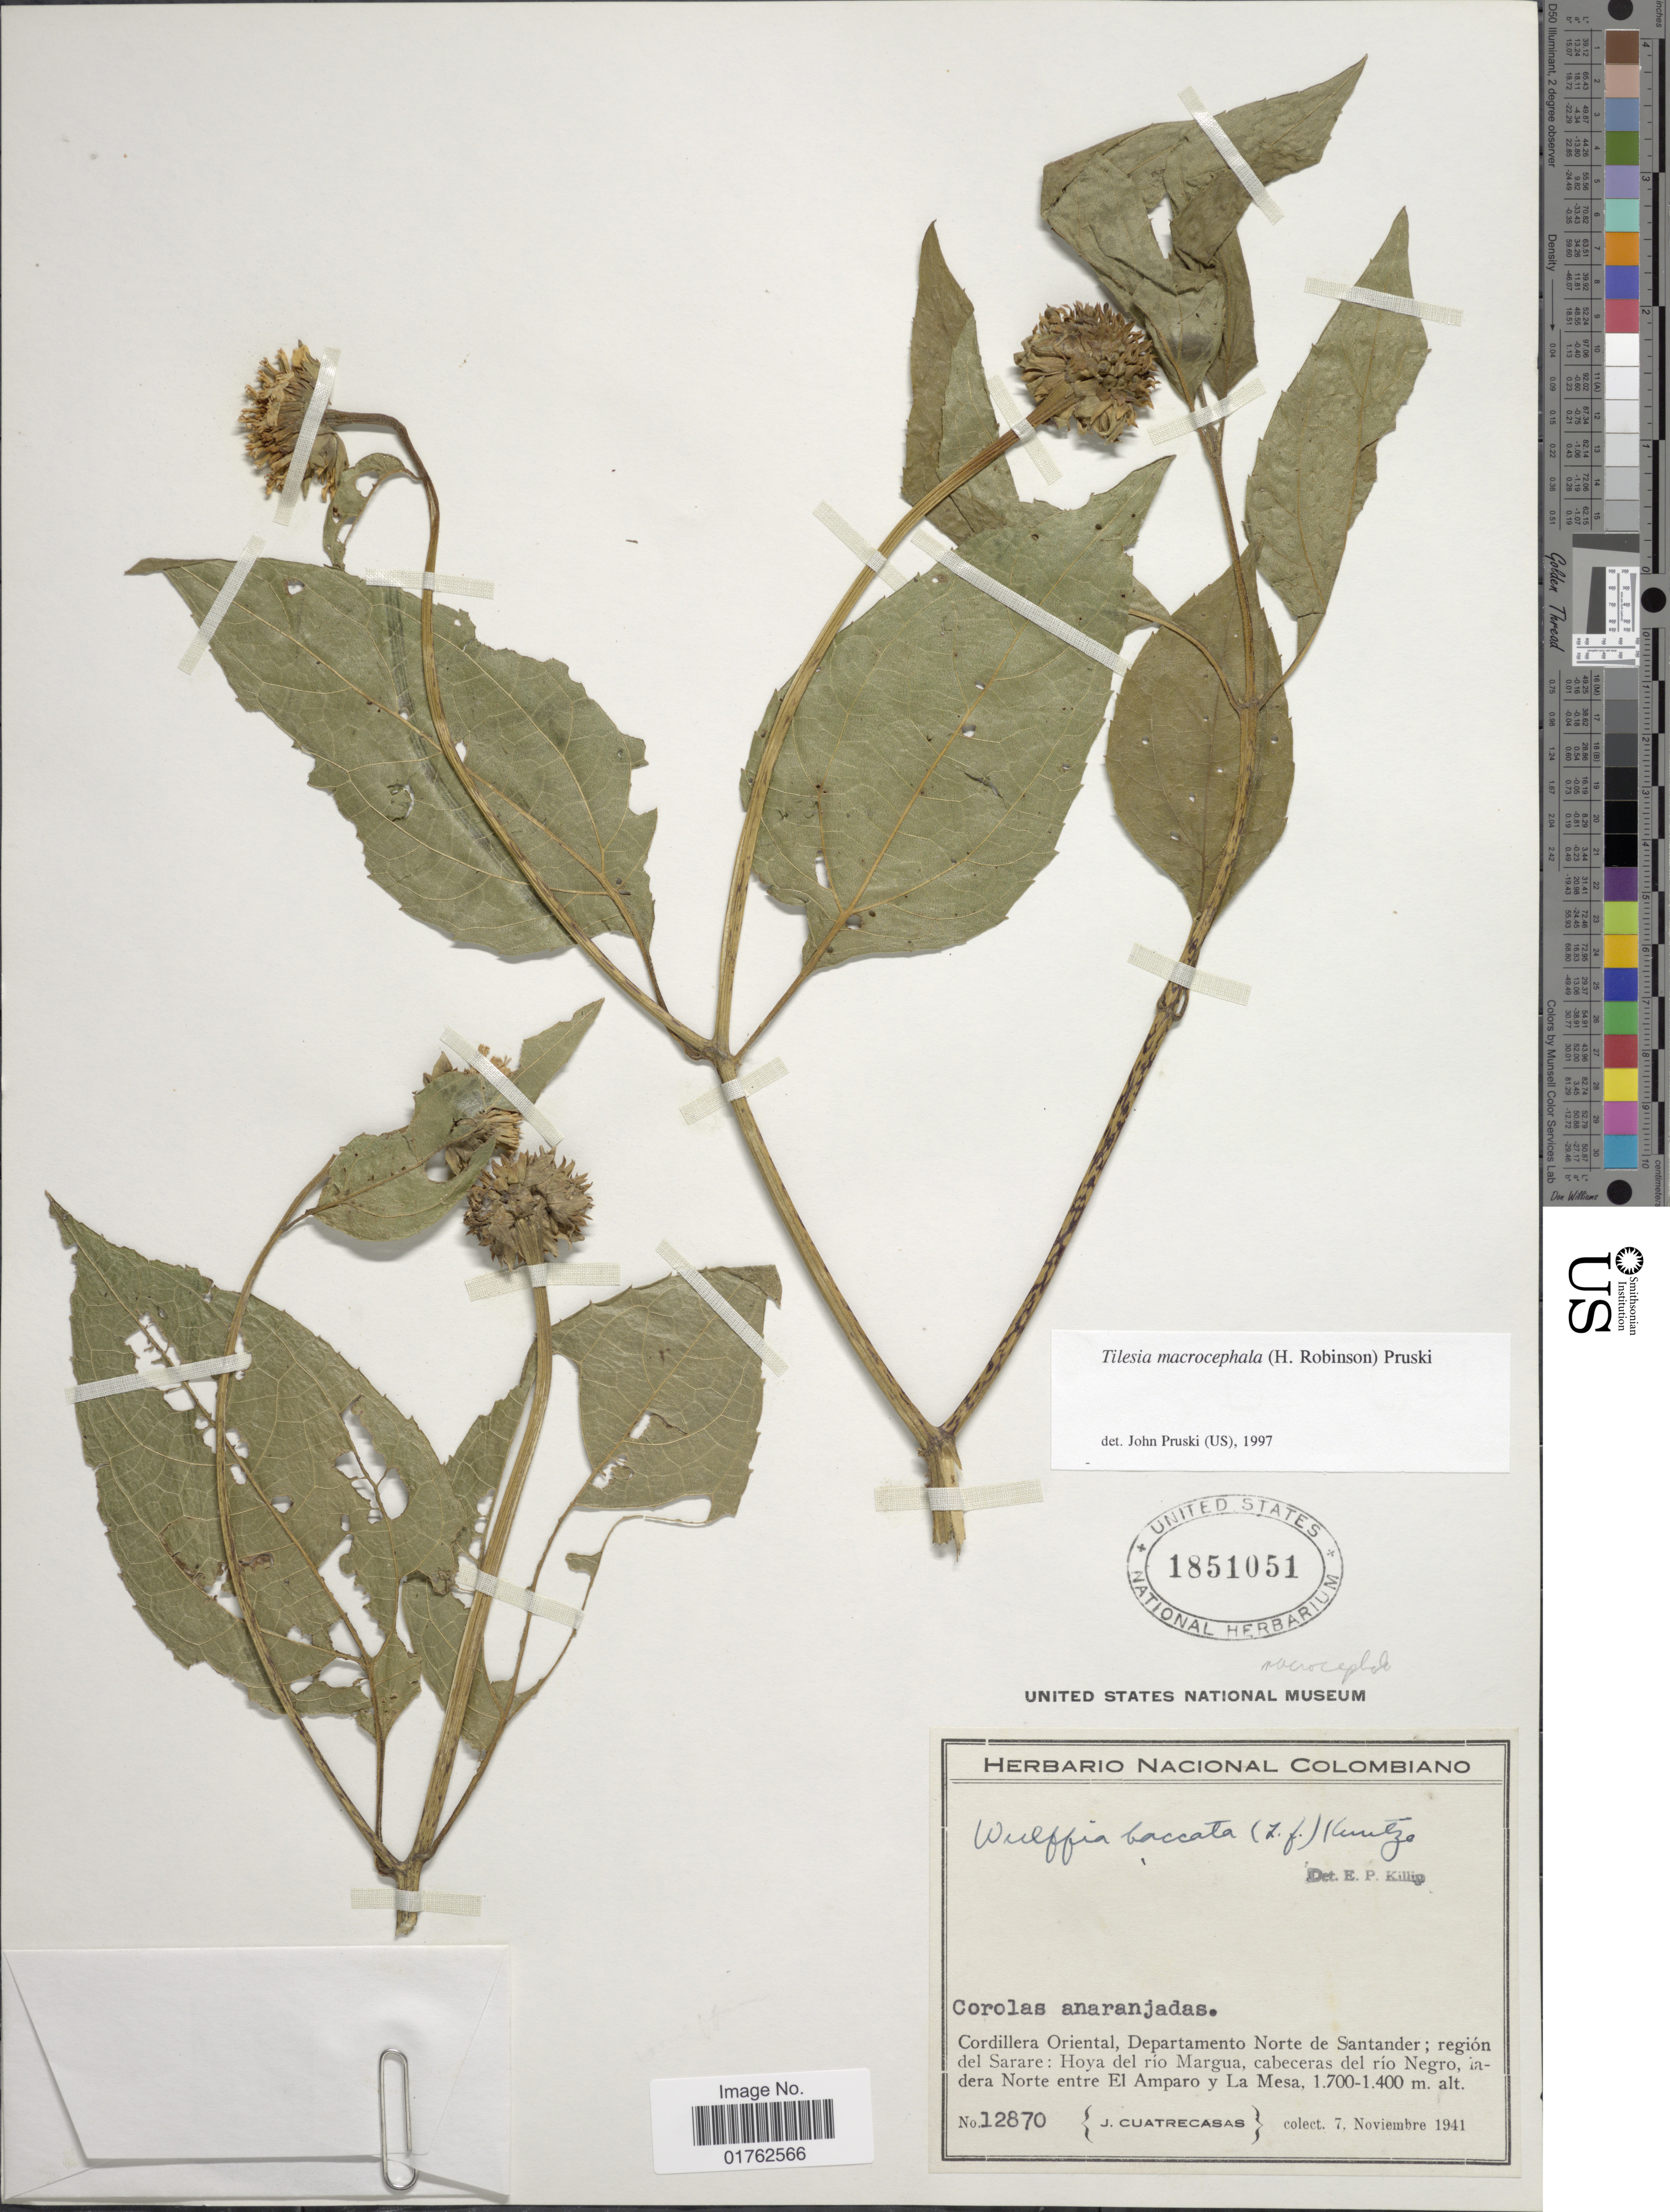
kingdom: Plantae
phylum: Tracheophyta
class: Magnoliopsida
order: Asterales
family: Asteraceae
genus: Wulffia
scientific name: Wulffia macrocephala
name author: H. Rob.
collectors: J. Cuatrecasas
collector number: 12870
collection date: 1941-11-07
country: Colombia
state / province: Norte de Santander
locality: CordilleraOriental, region del Sarare: Hoya del rio Margua, cabeceras del rio Negro, ladera Norte entre El Amparo y La Mesa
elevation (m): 1400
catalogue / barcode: US 1851051